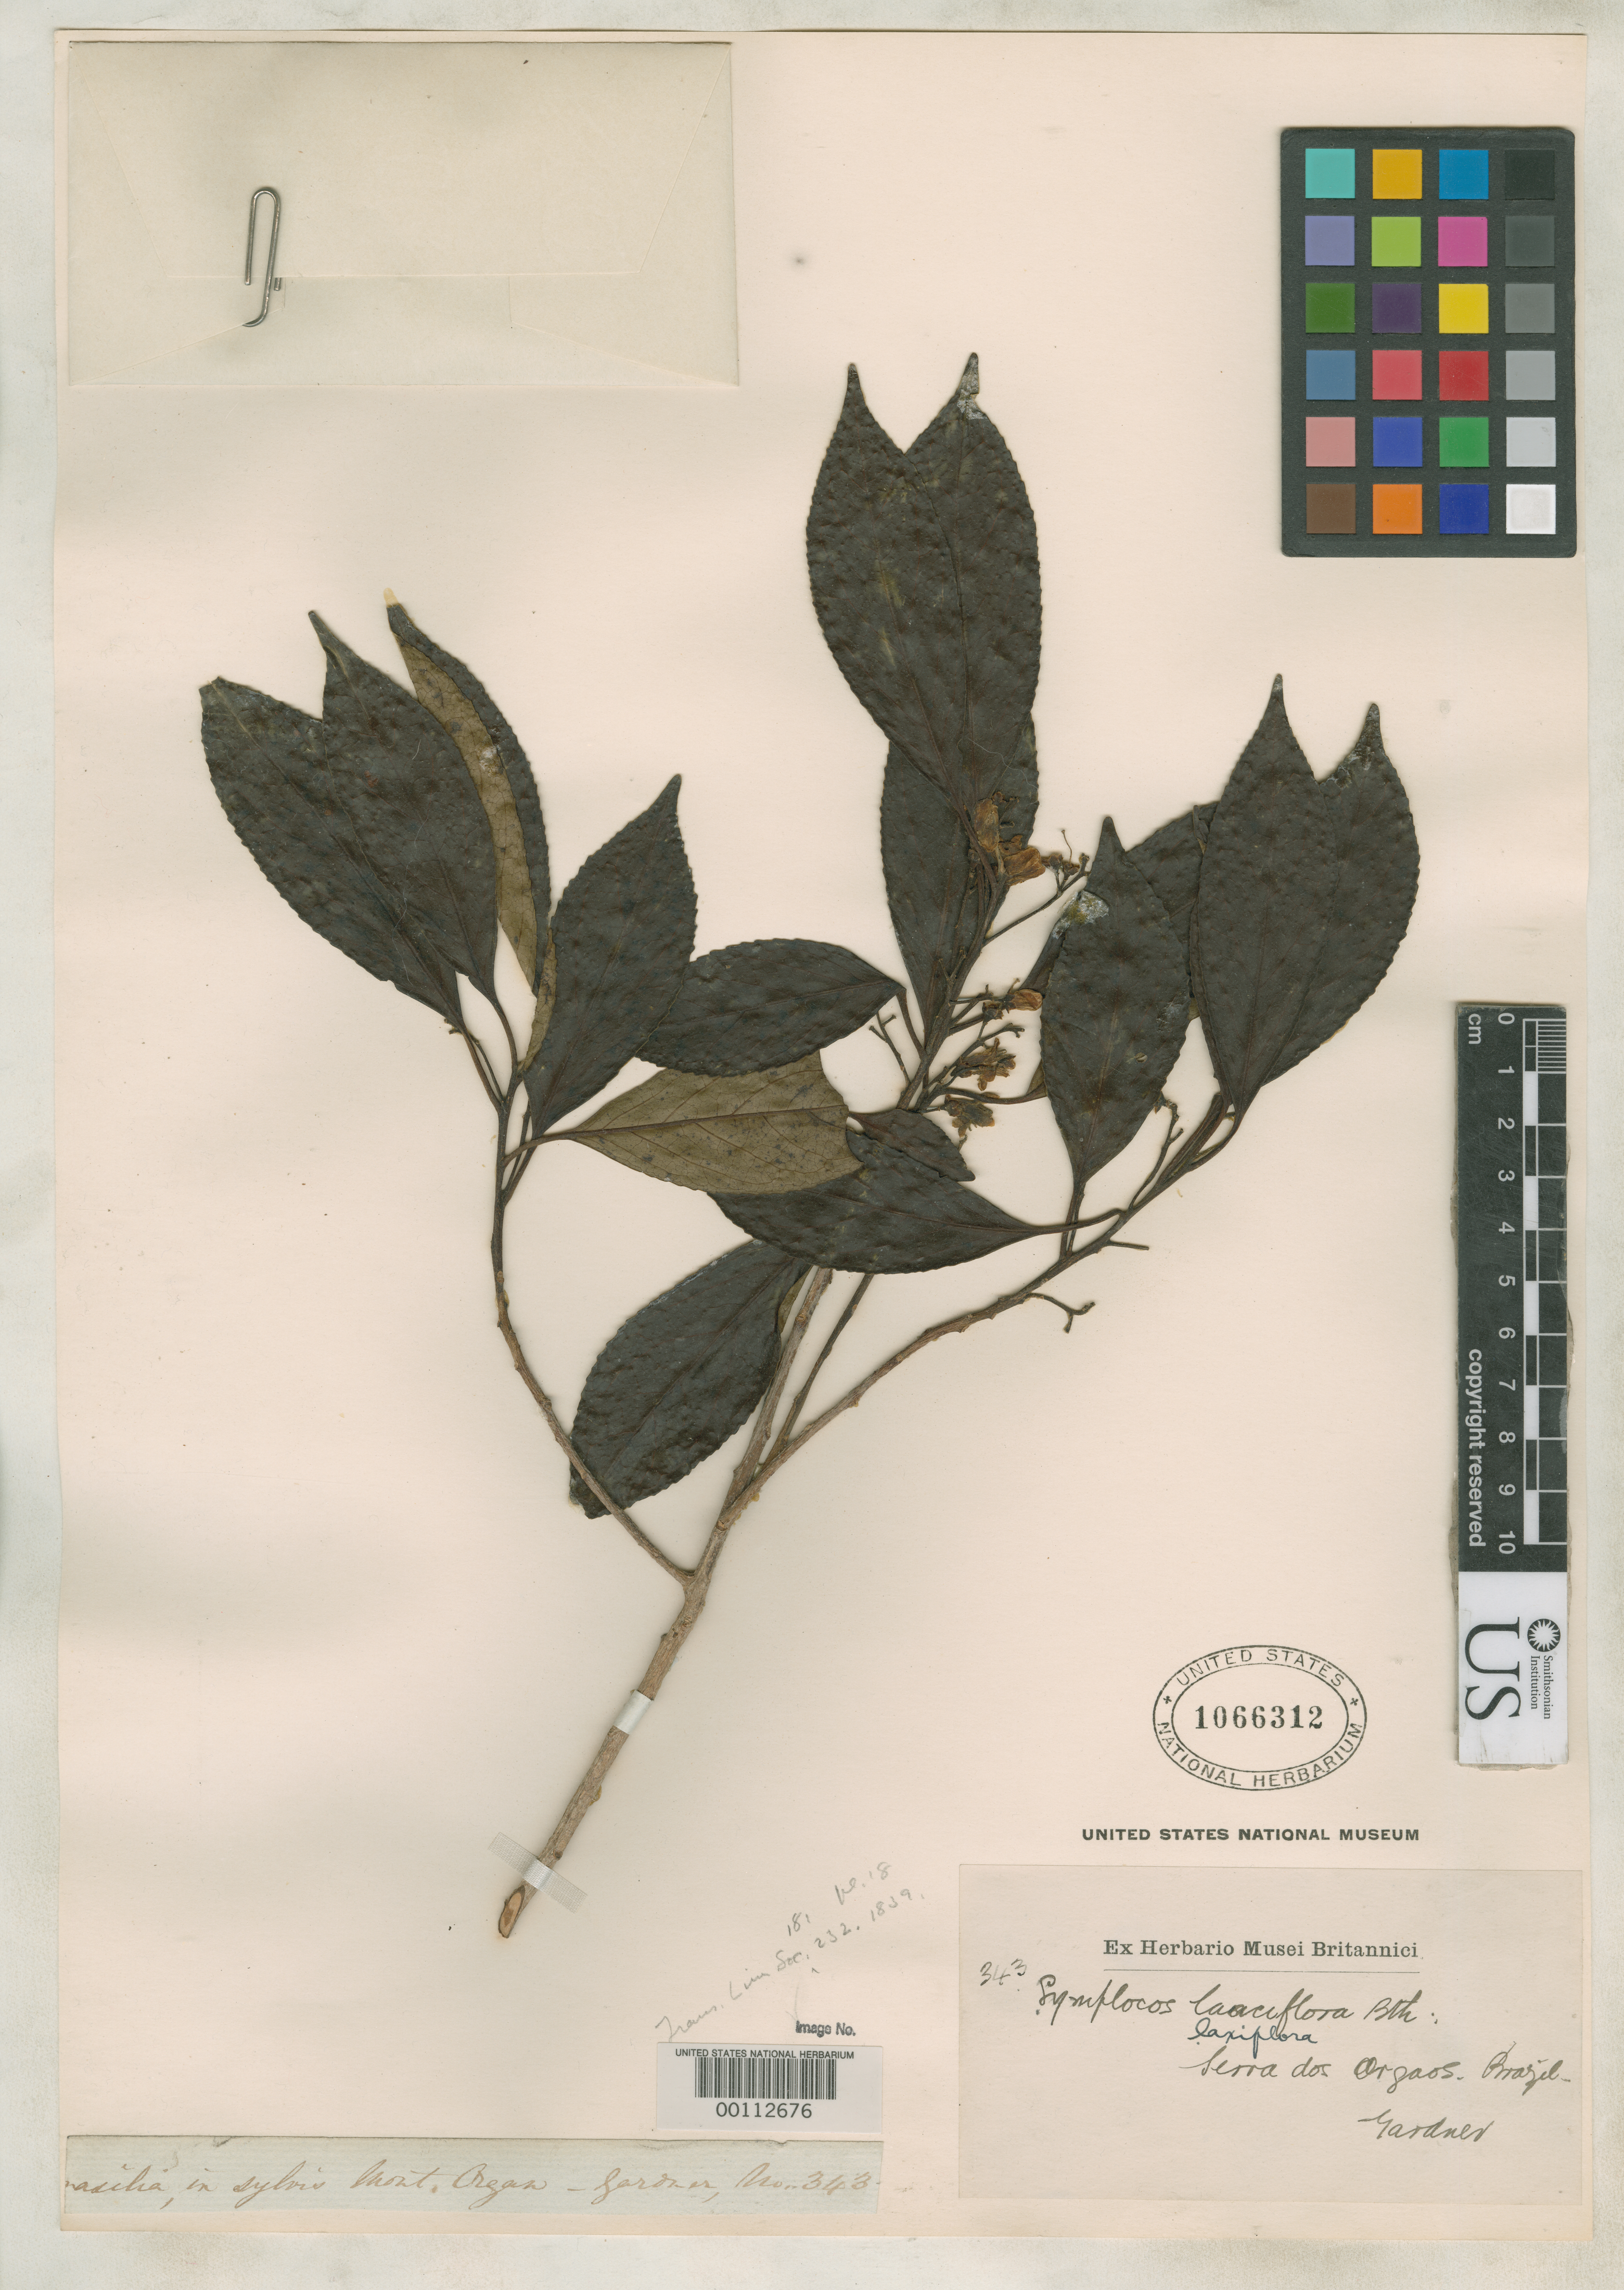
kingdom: Plantae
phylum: Tracheophyta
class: Magnoliopsida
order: Ericales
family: Symplocaceae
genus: Symplocos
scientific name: Symplocos laxiflora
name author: Benth.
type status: Isotype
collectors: G. Gardner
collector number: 343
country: Brazil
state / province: Rio de Janeiro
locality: Serra das Orgaos.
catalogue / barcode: US 1066312